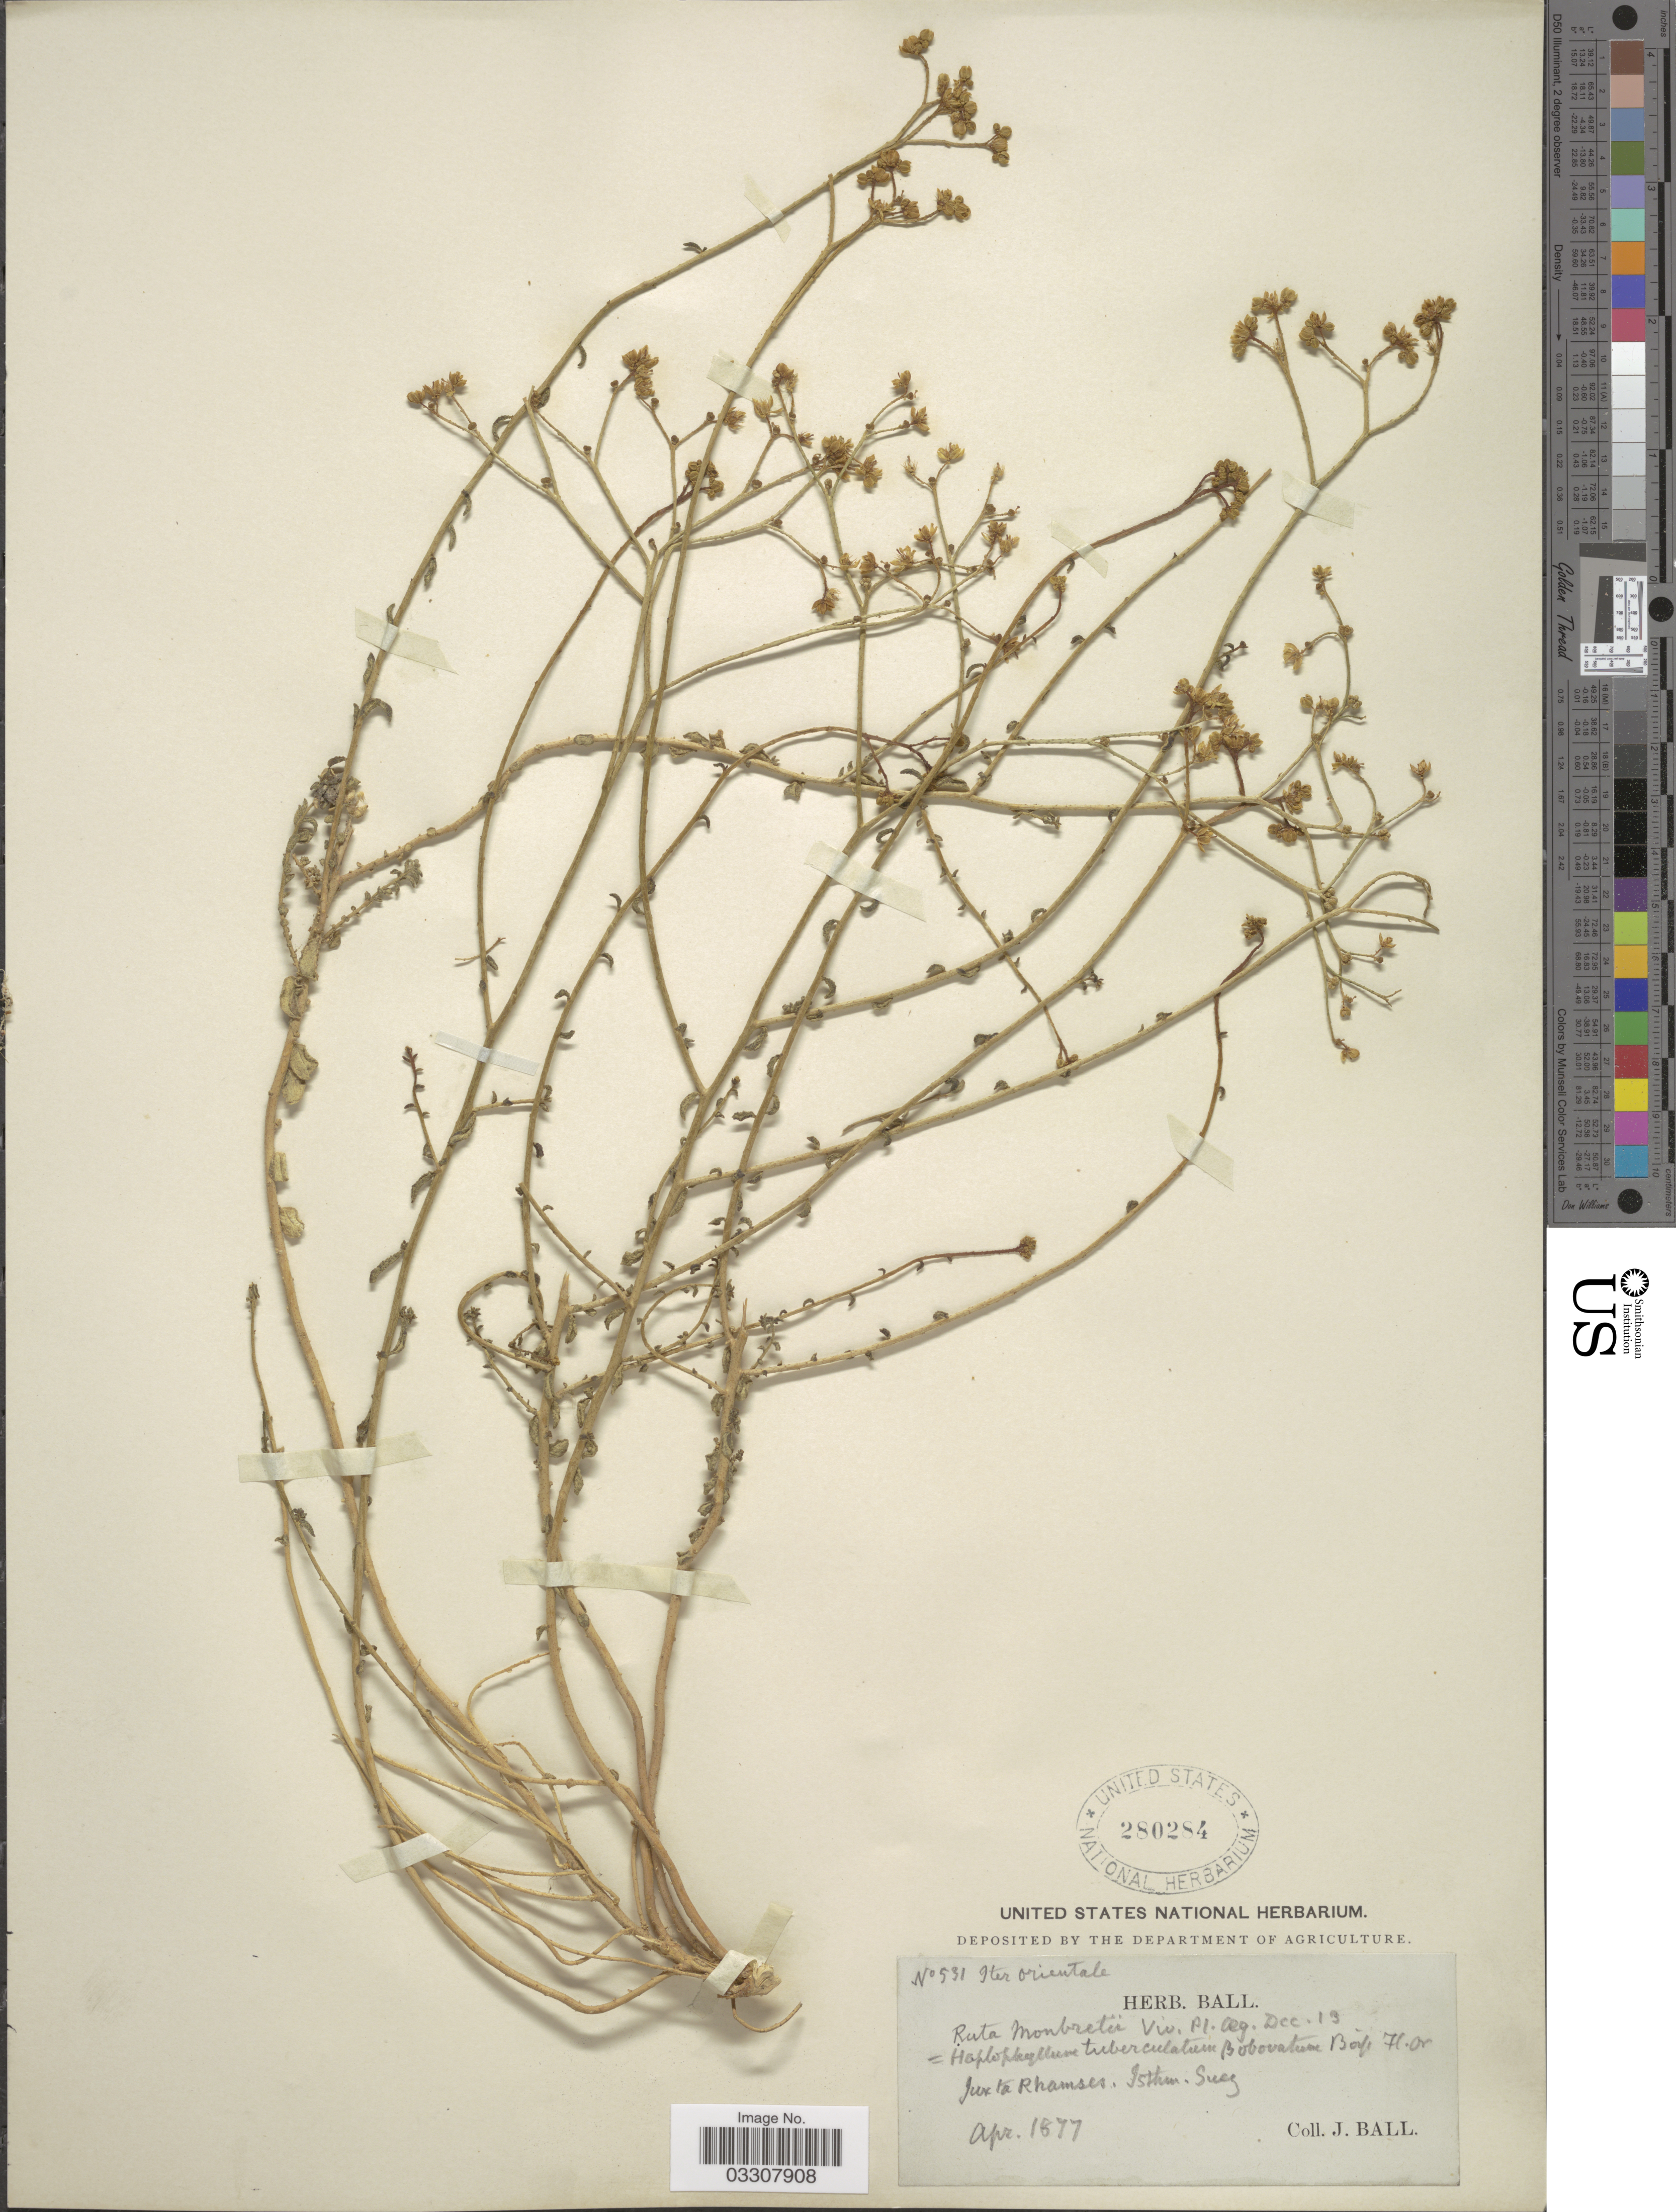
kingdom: Plantae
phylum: Tracheophyta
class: Magnoliopsida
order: Sapindales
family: Rutaceae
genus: Haplophyllum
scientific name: Haplophyllum tuberculatum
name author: (Forssk.) A. Juss.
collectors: J. Ball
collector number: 531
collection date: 1877-04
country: Egypt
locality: Juxta Rhamses. Isthm. Suez. Iter orientale.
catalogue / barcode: US 280284